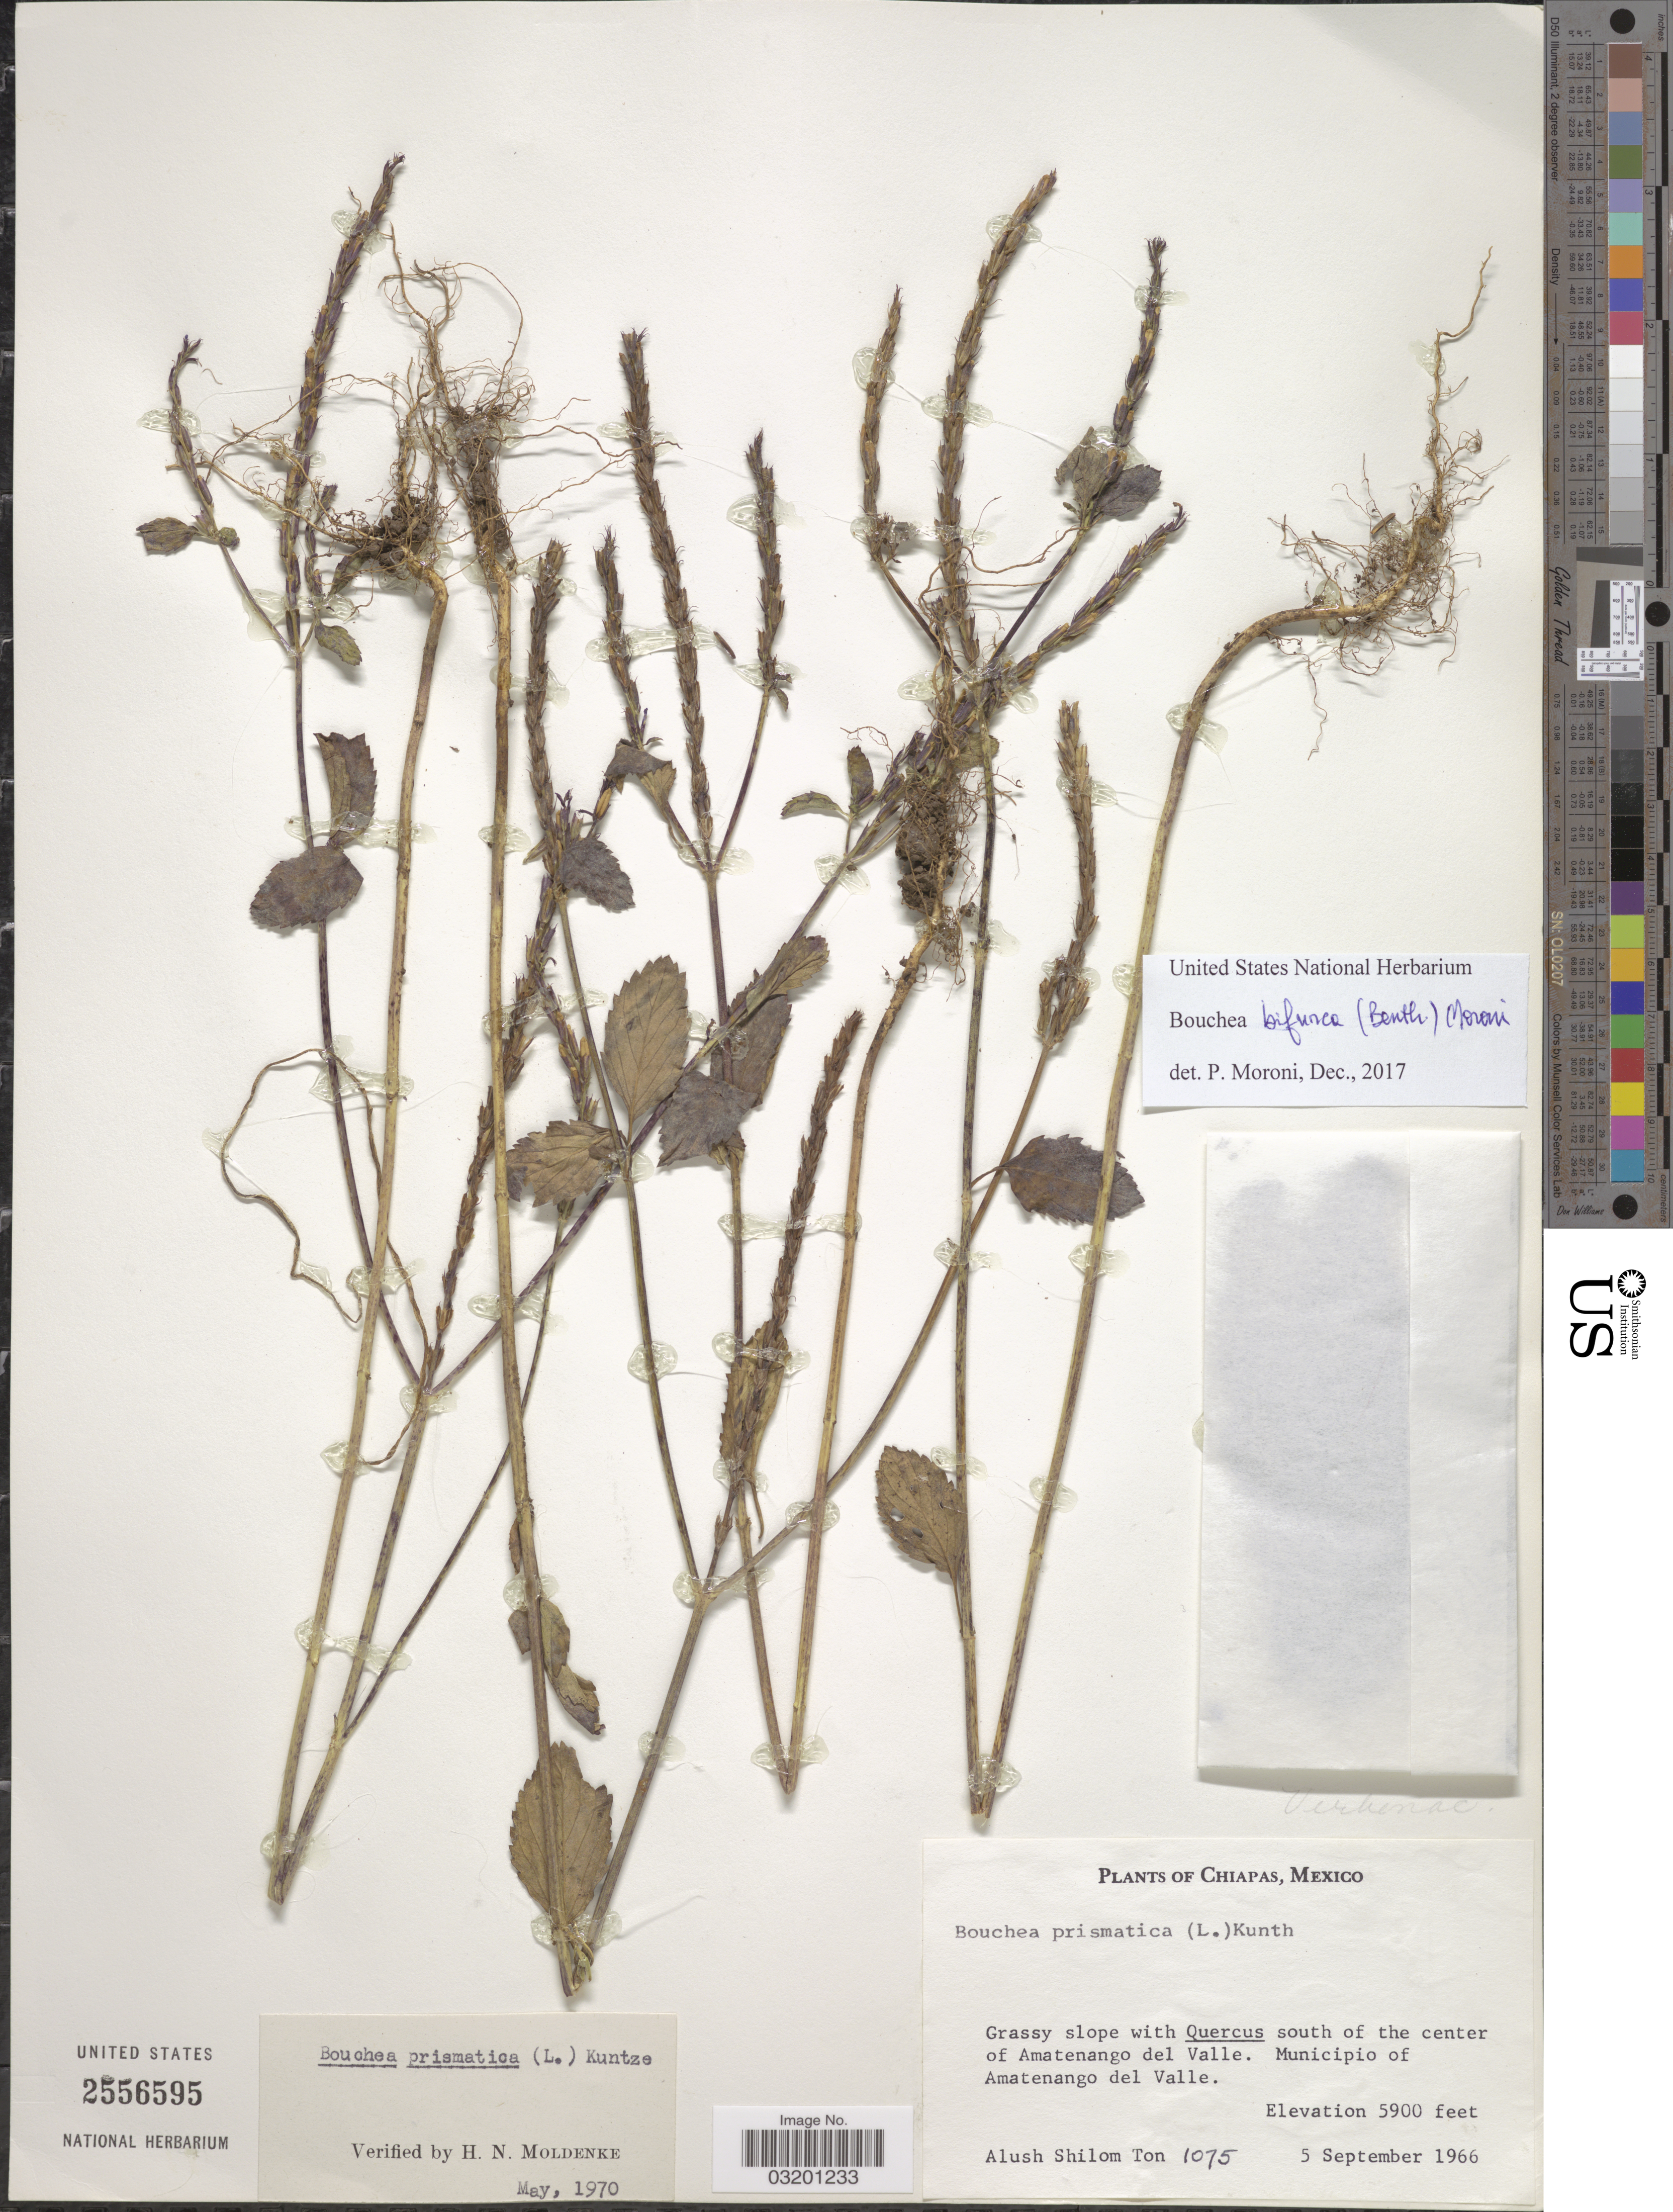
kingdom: Plantae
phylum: Tracheophyta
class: Magnoliopsida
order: Lamiales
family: Verbenaceae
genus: Bouchea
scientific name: Bouchea bifurca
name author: (Benth.) P. Moroni & N. O'Leary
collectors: A. S. Ton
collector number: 1075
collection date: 1966-09-05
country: Mexico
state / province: Chiapas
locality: South of the center of Amatenango del Valle. Municipio of Amatenango del Valle.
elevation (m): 1798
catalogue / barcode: US 2556595